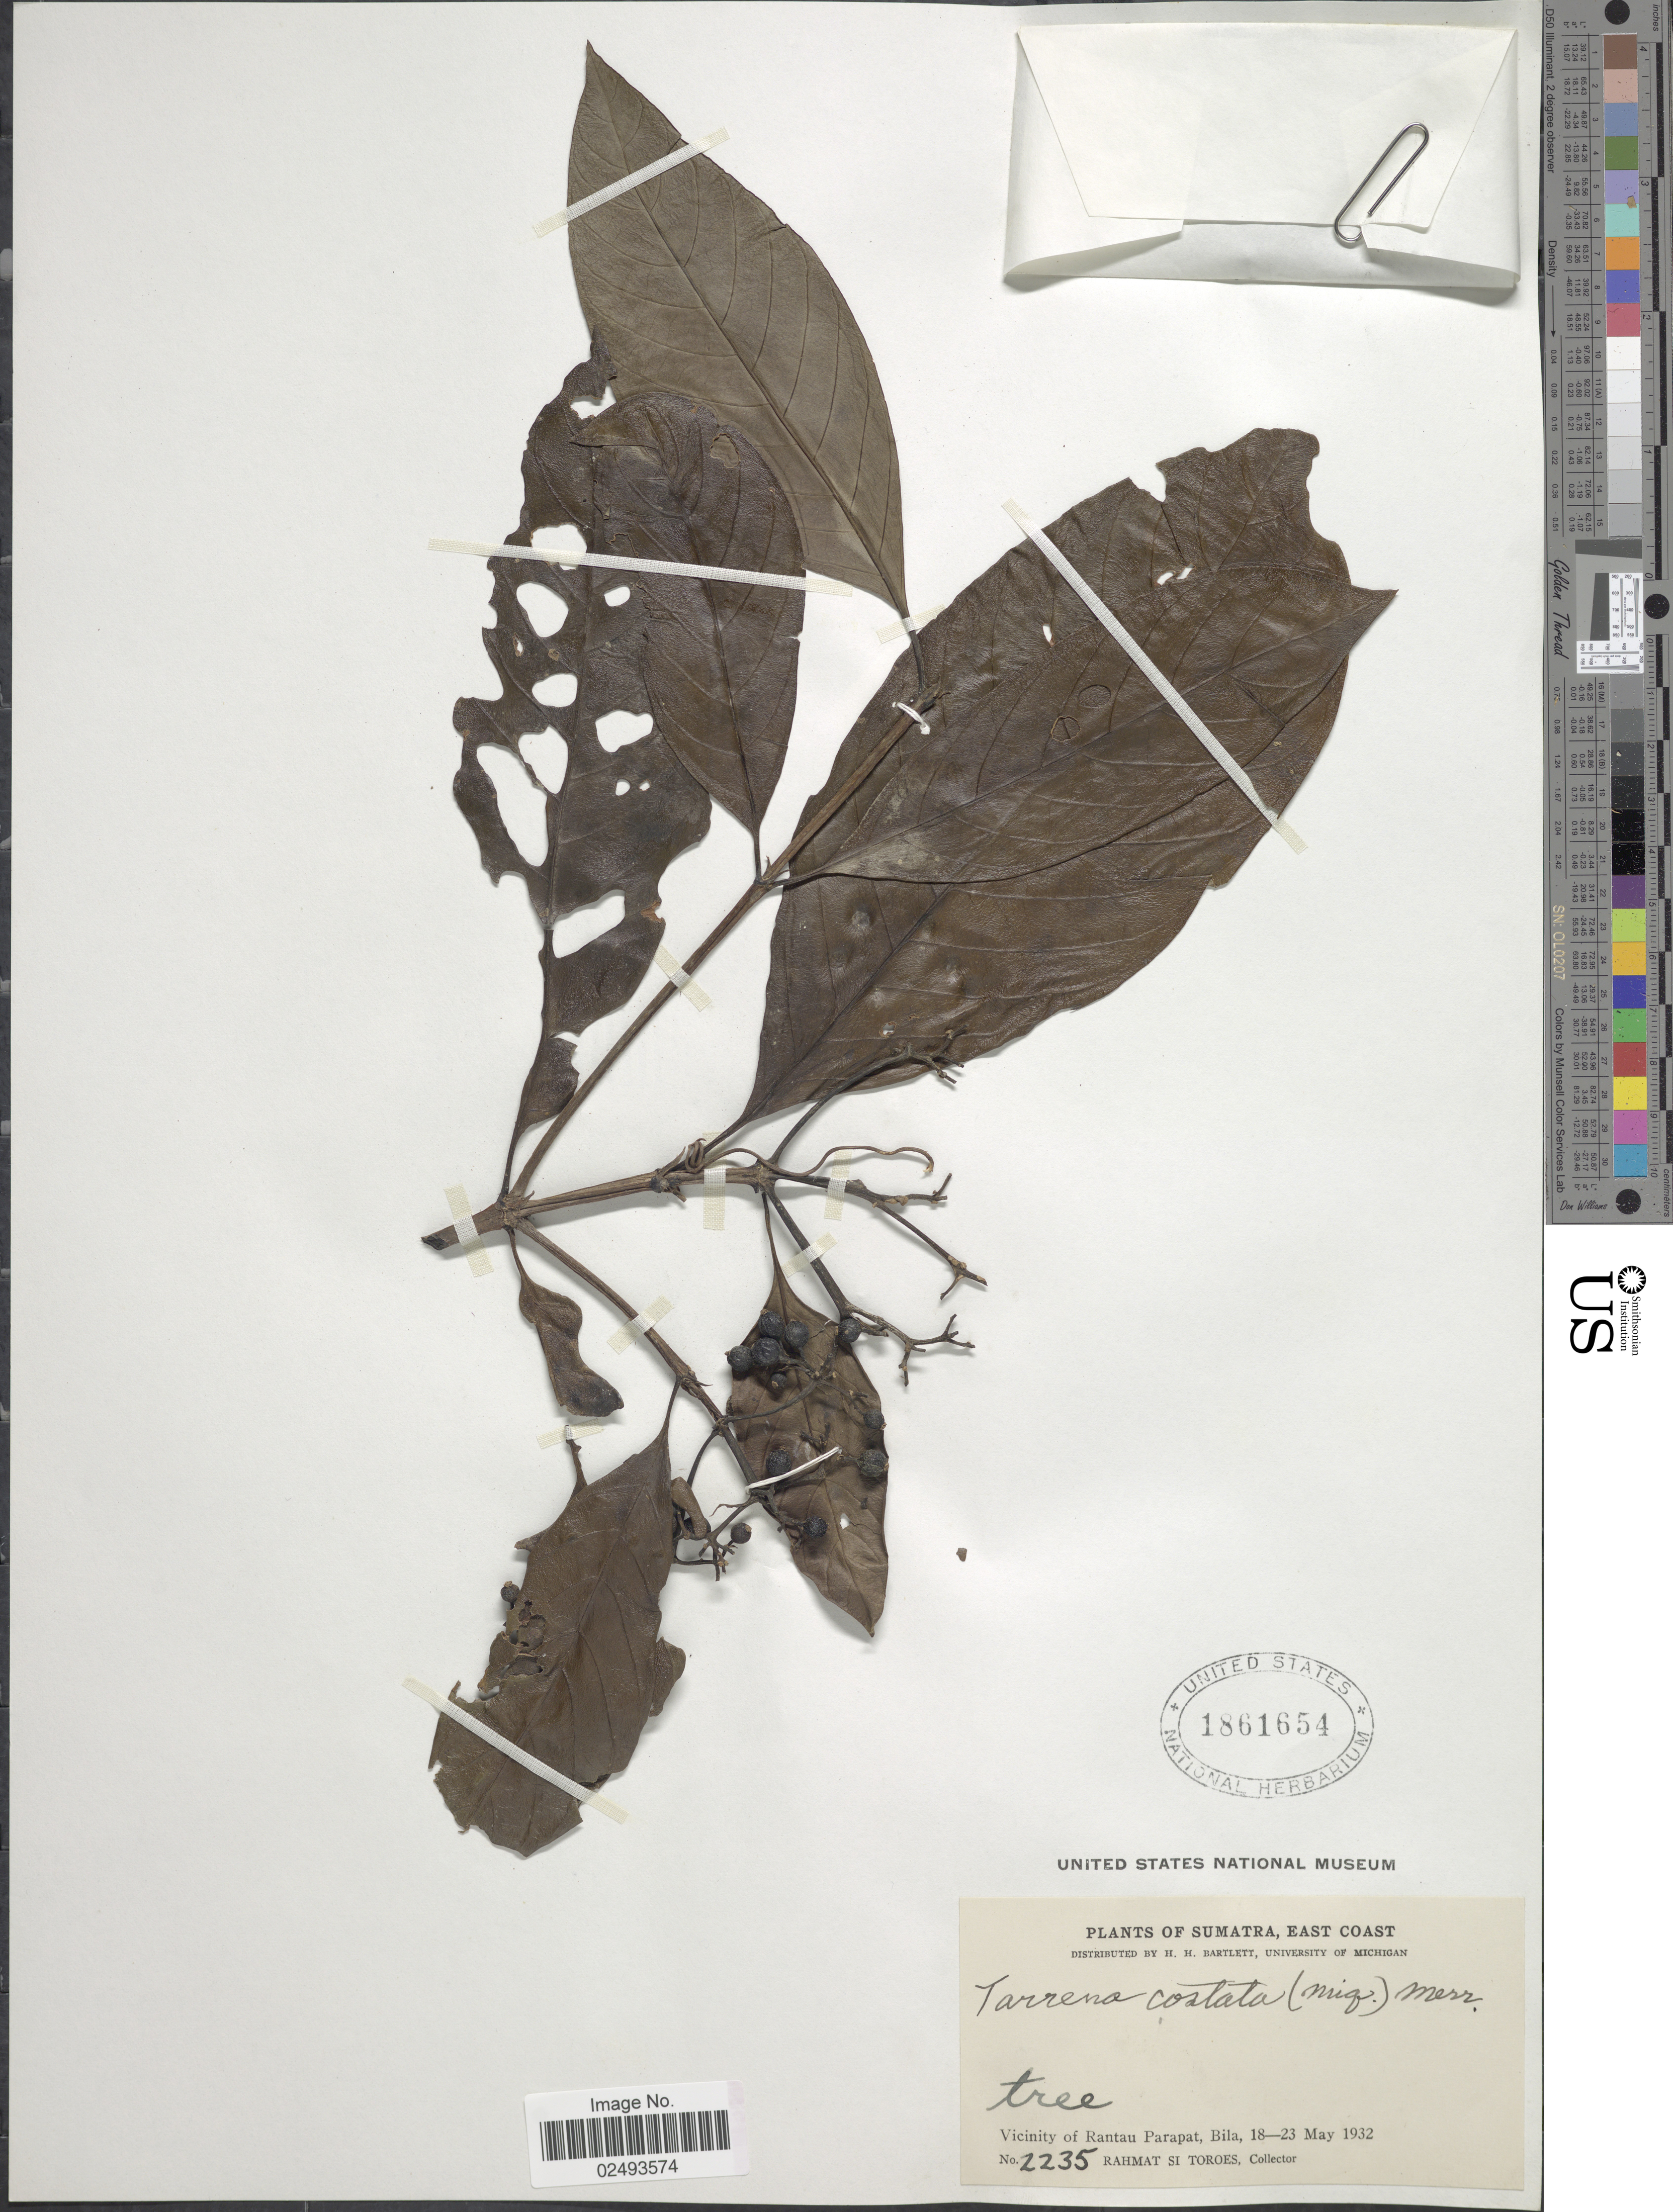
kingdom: Plantae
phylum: Tracheophyta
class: Magnoliopsida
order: Gentianales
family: Rubiaceae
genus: Tarenna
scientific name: Tarenna costata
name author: (Miq.) Merr.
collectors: Rahmat Si Boeea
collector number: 2235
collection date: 1932-05-18/1932-05-23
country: Indonesia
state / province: Sumatra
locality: East Coast, Vicinity of Rantau Parapat, Bila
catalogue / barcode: US 1861654